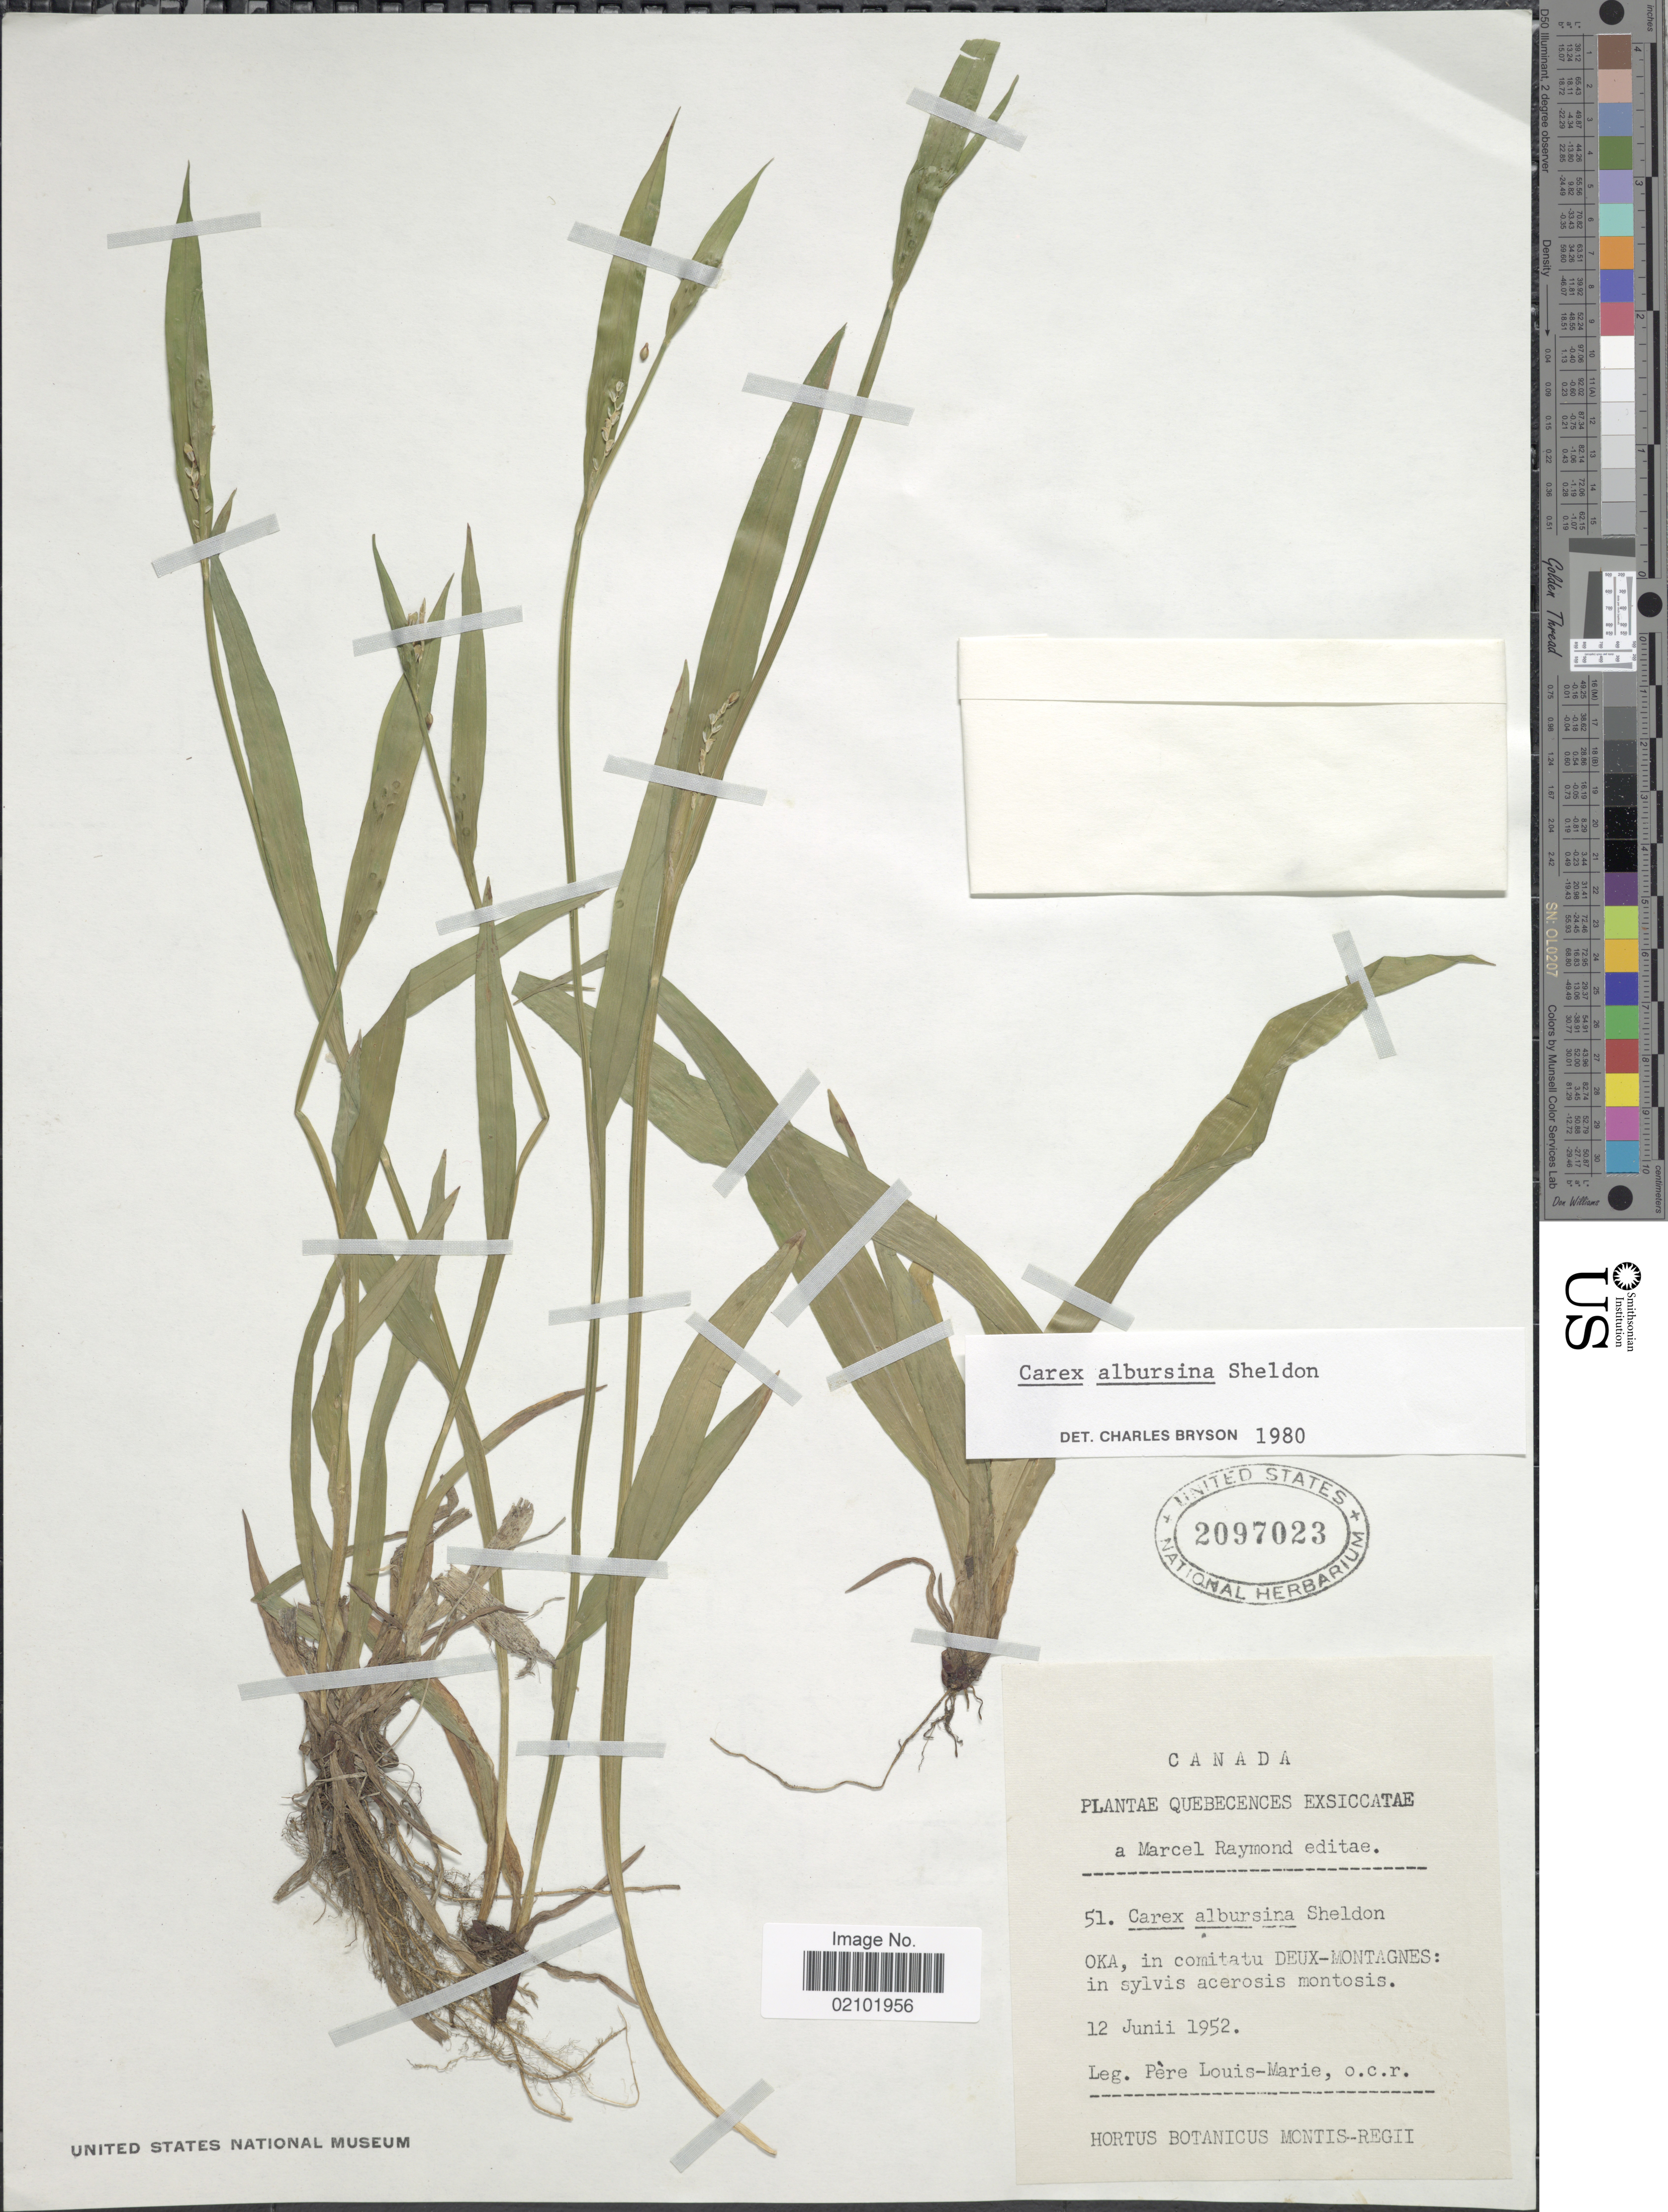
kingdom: Plantae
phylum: Tracheophyta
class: Liliopsida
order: Poales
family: Cyperaceae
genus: Carex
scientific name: Carex albursina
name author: E. Sheld.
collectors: L.-M. LaLonde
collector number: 51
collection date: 1952-06-12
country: Canada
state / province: Quebec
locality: OKA, in comitatu Deux-Montagnes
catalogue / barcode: US 2097023